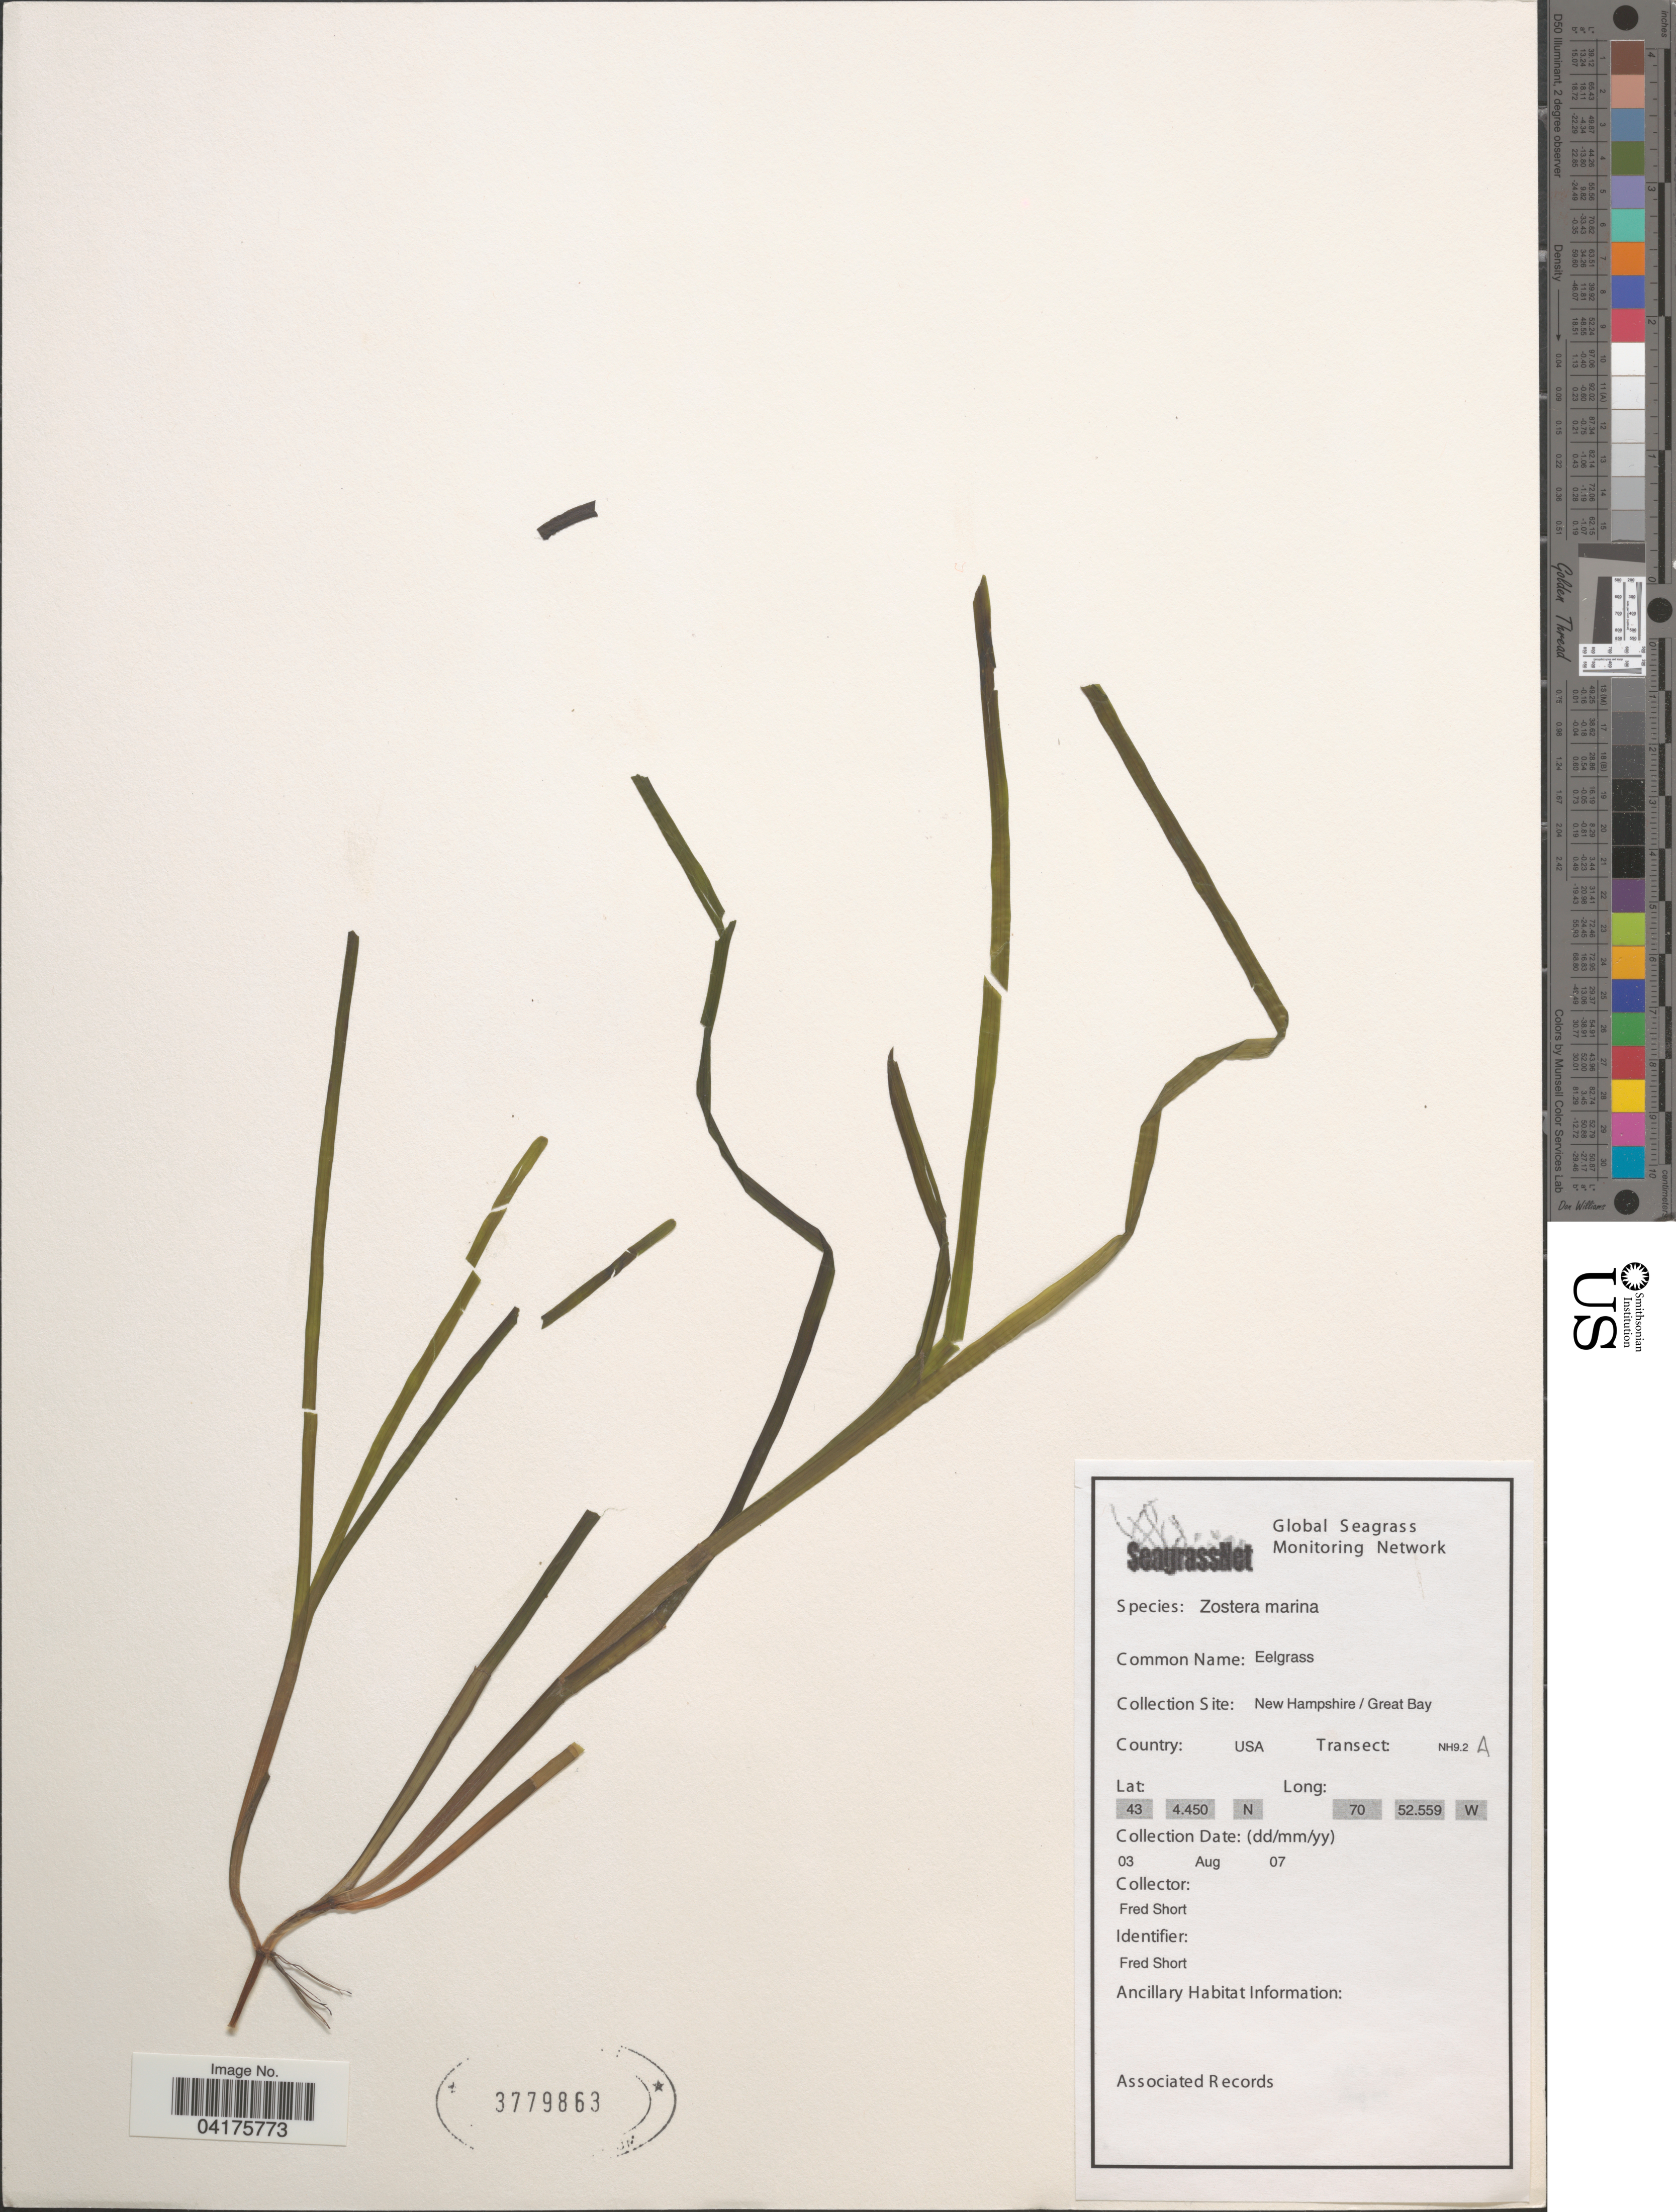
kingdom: Plantae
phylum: Tracheophyta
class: Liliopsida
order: Alismatales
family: Zosteraceae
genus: Zostera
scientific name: Zostera marina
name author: L.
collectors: F. Short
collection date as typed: Transcribed d/m/y: 3/8/7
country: United States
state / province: New Hampshire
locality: Great Bay.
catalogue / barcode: US 3779863